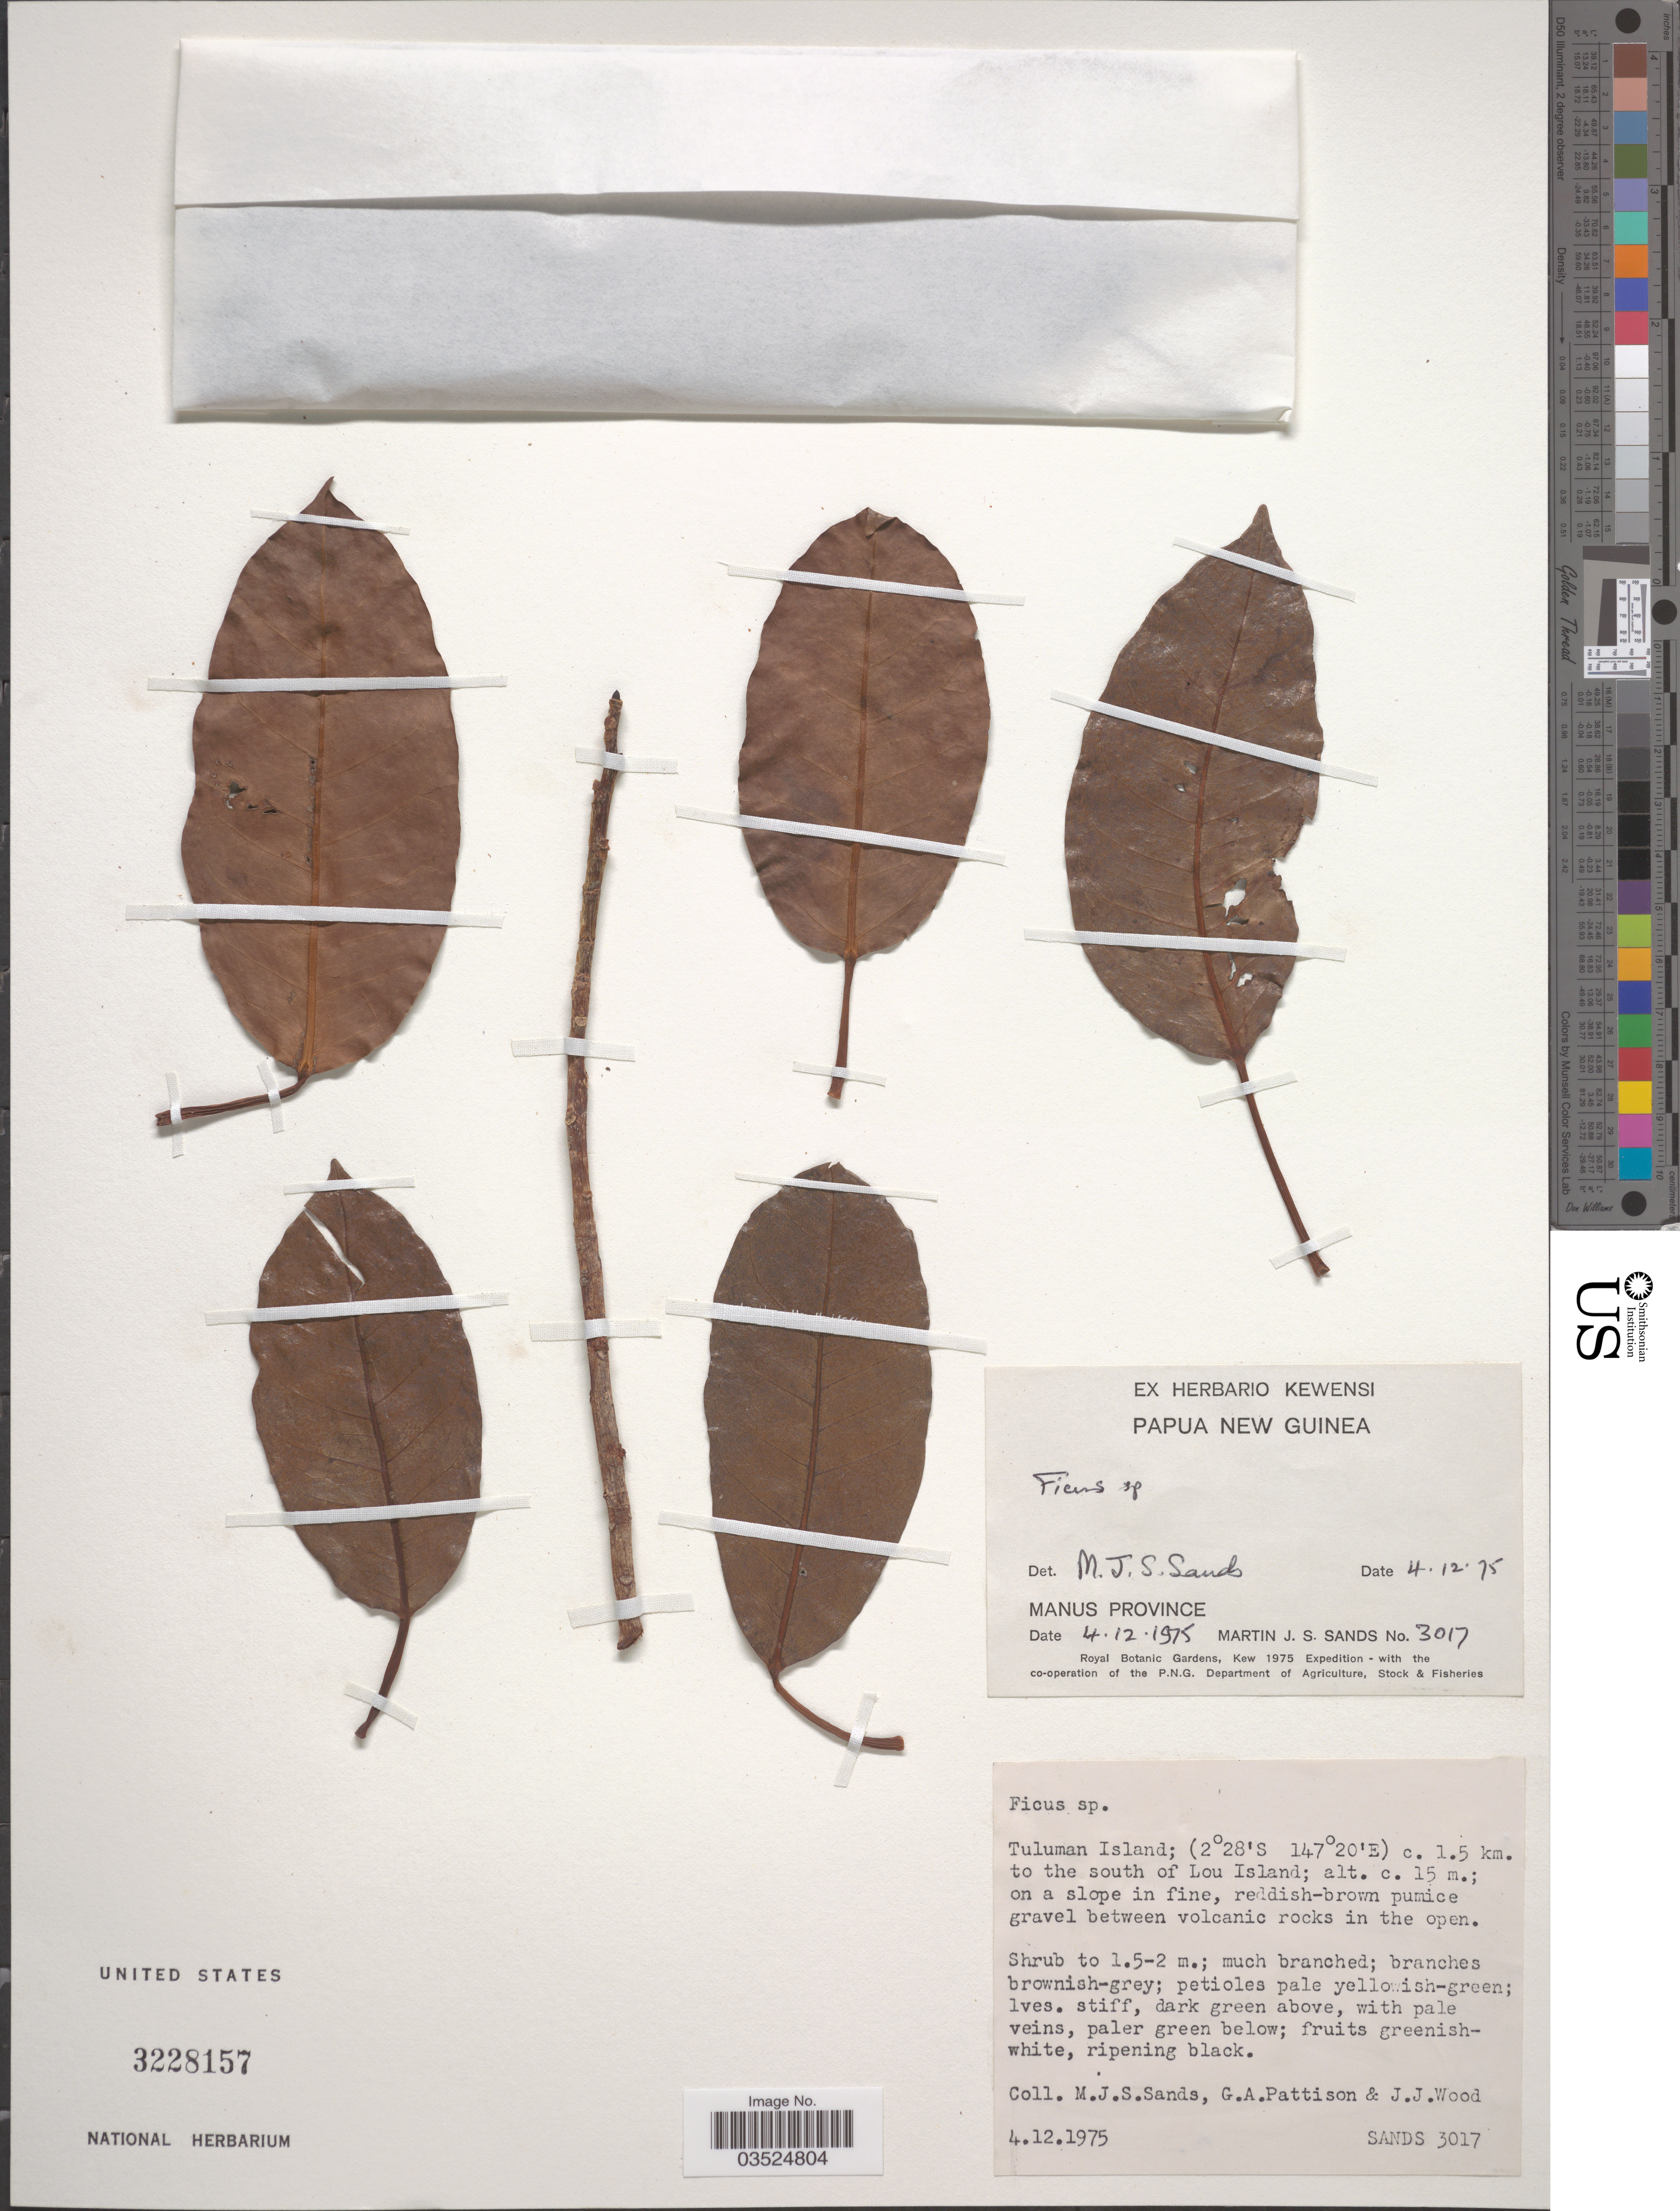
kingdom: Plantae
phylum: Tracheophyta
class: Magnoliopsida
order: Rosales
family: Moraceae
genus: Ficus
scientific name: Ficus sp.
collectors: M. Sands, G. Pattison, J. Wood & R. Kene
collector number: SANDS 3017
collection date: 1975-12-04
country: Papua New Guinea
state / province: Manus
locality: Tuluman Island; c. 1.5 km. to the south of Lou Island.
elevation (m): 15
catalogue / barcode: US 3228157